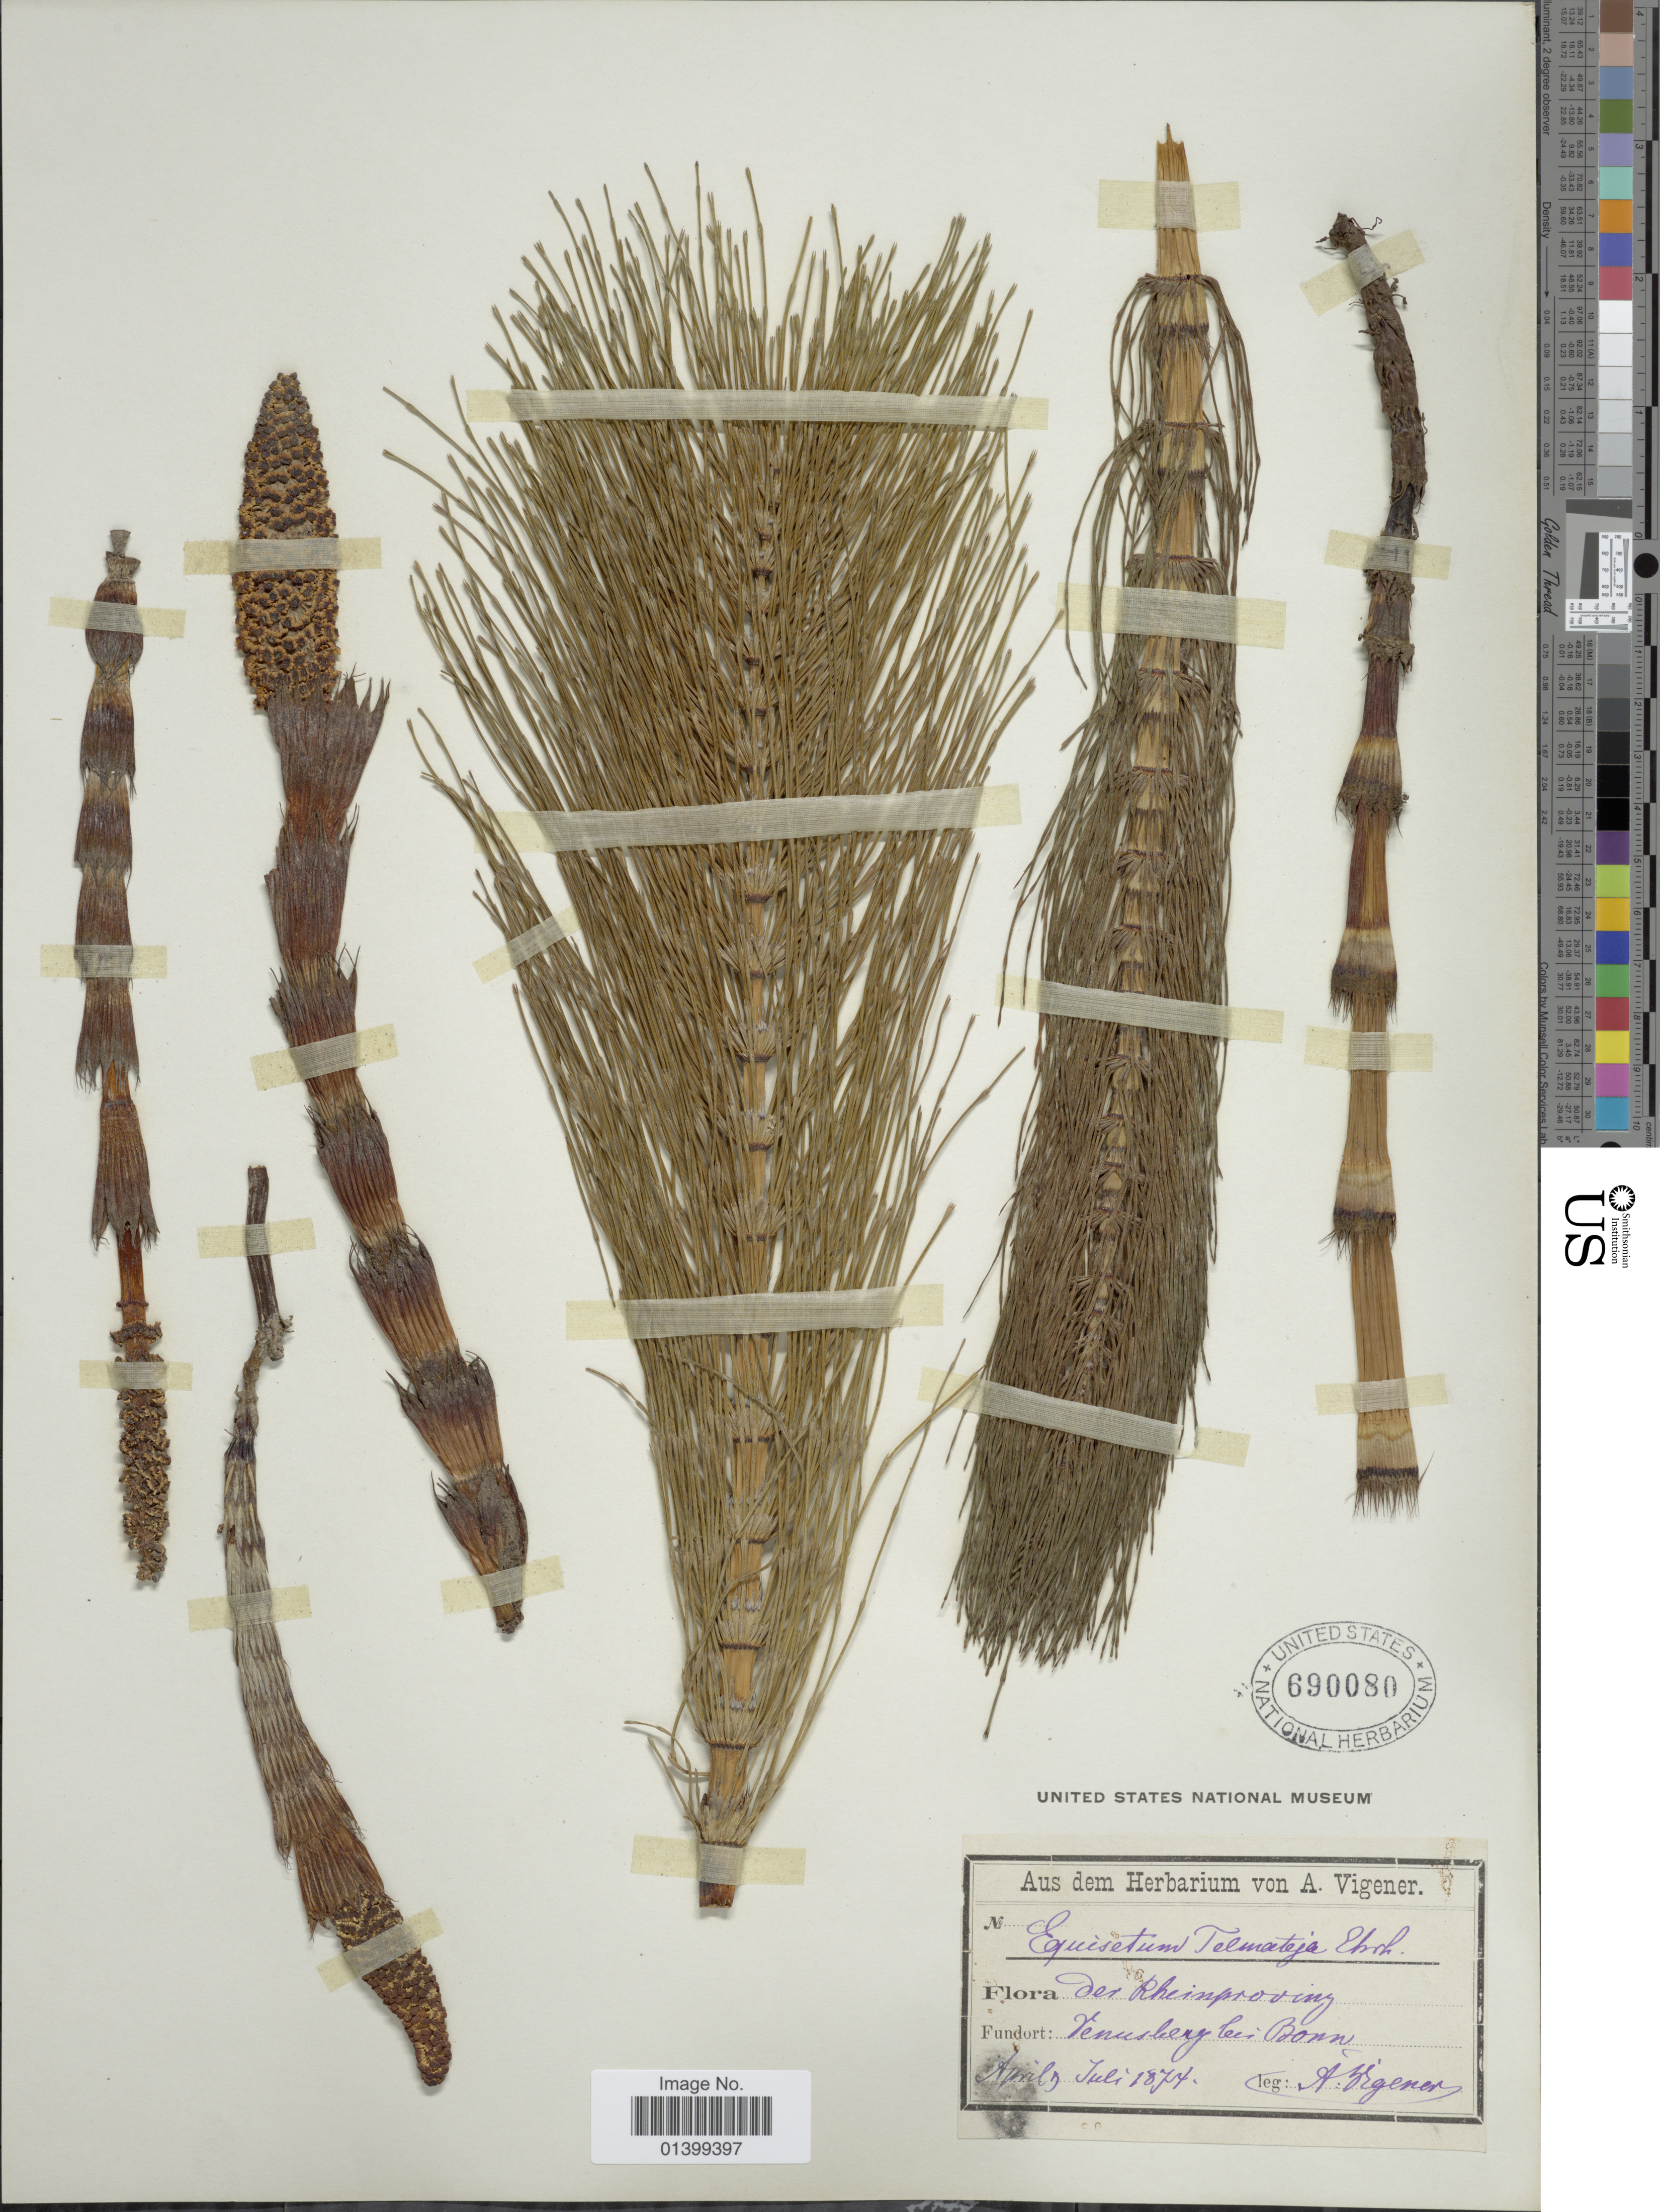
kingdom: Plantae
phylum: Tracheophyta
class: Polypodiopsida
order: Equisetales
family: Equisetaceae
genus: Equisetum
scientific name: Equisetum telmateia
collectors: -. Vigener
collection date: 1874-04/1874-07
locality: Flora der Rheinprovinz. Venusberg bei Bonn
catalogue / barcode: US 690080